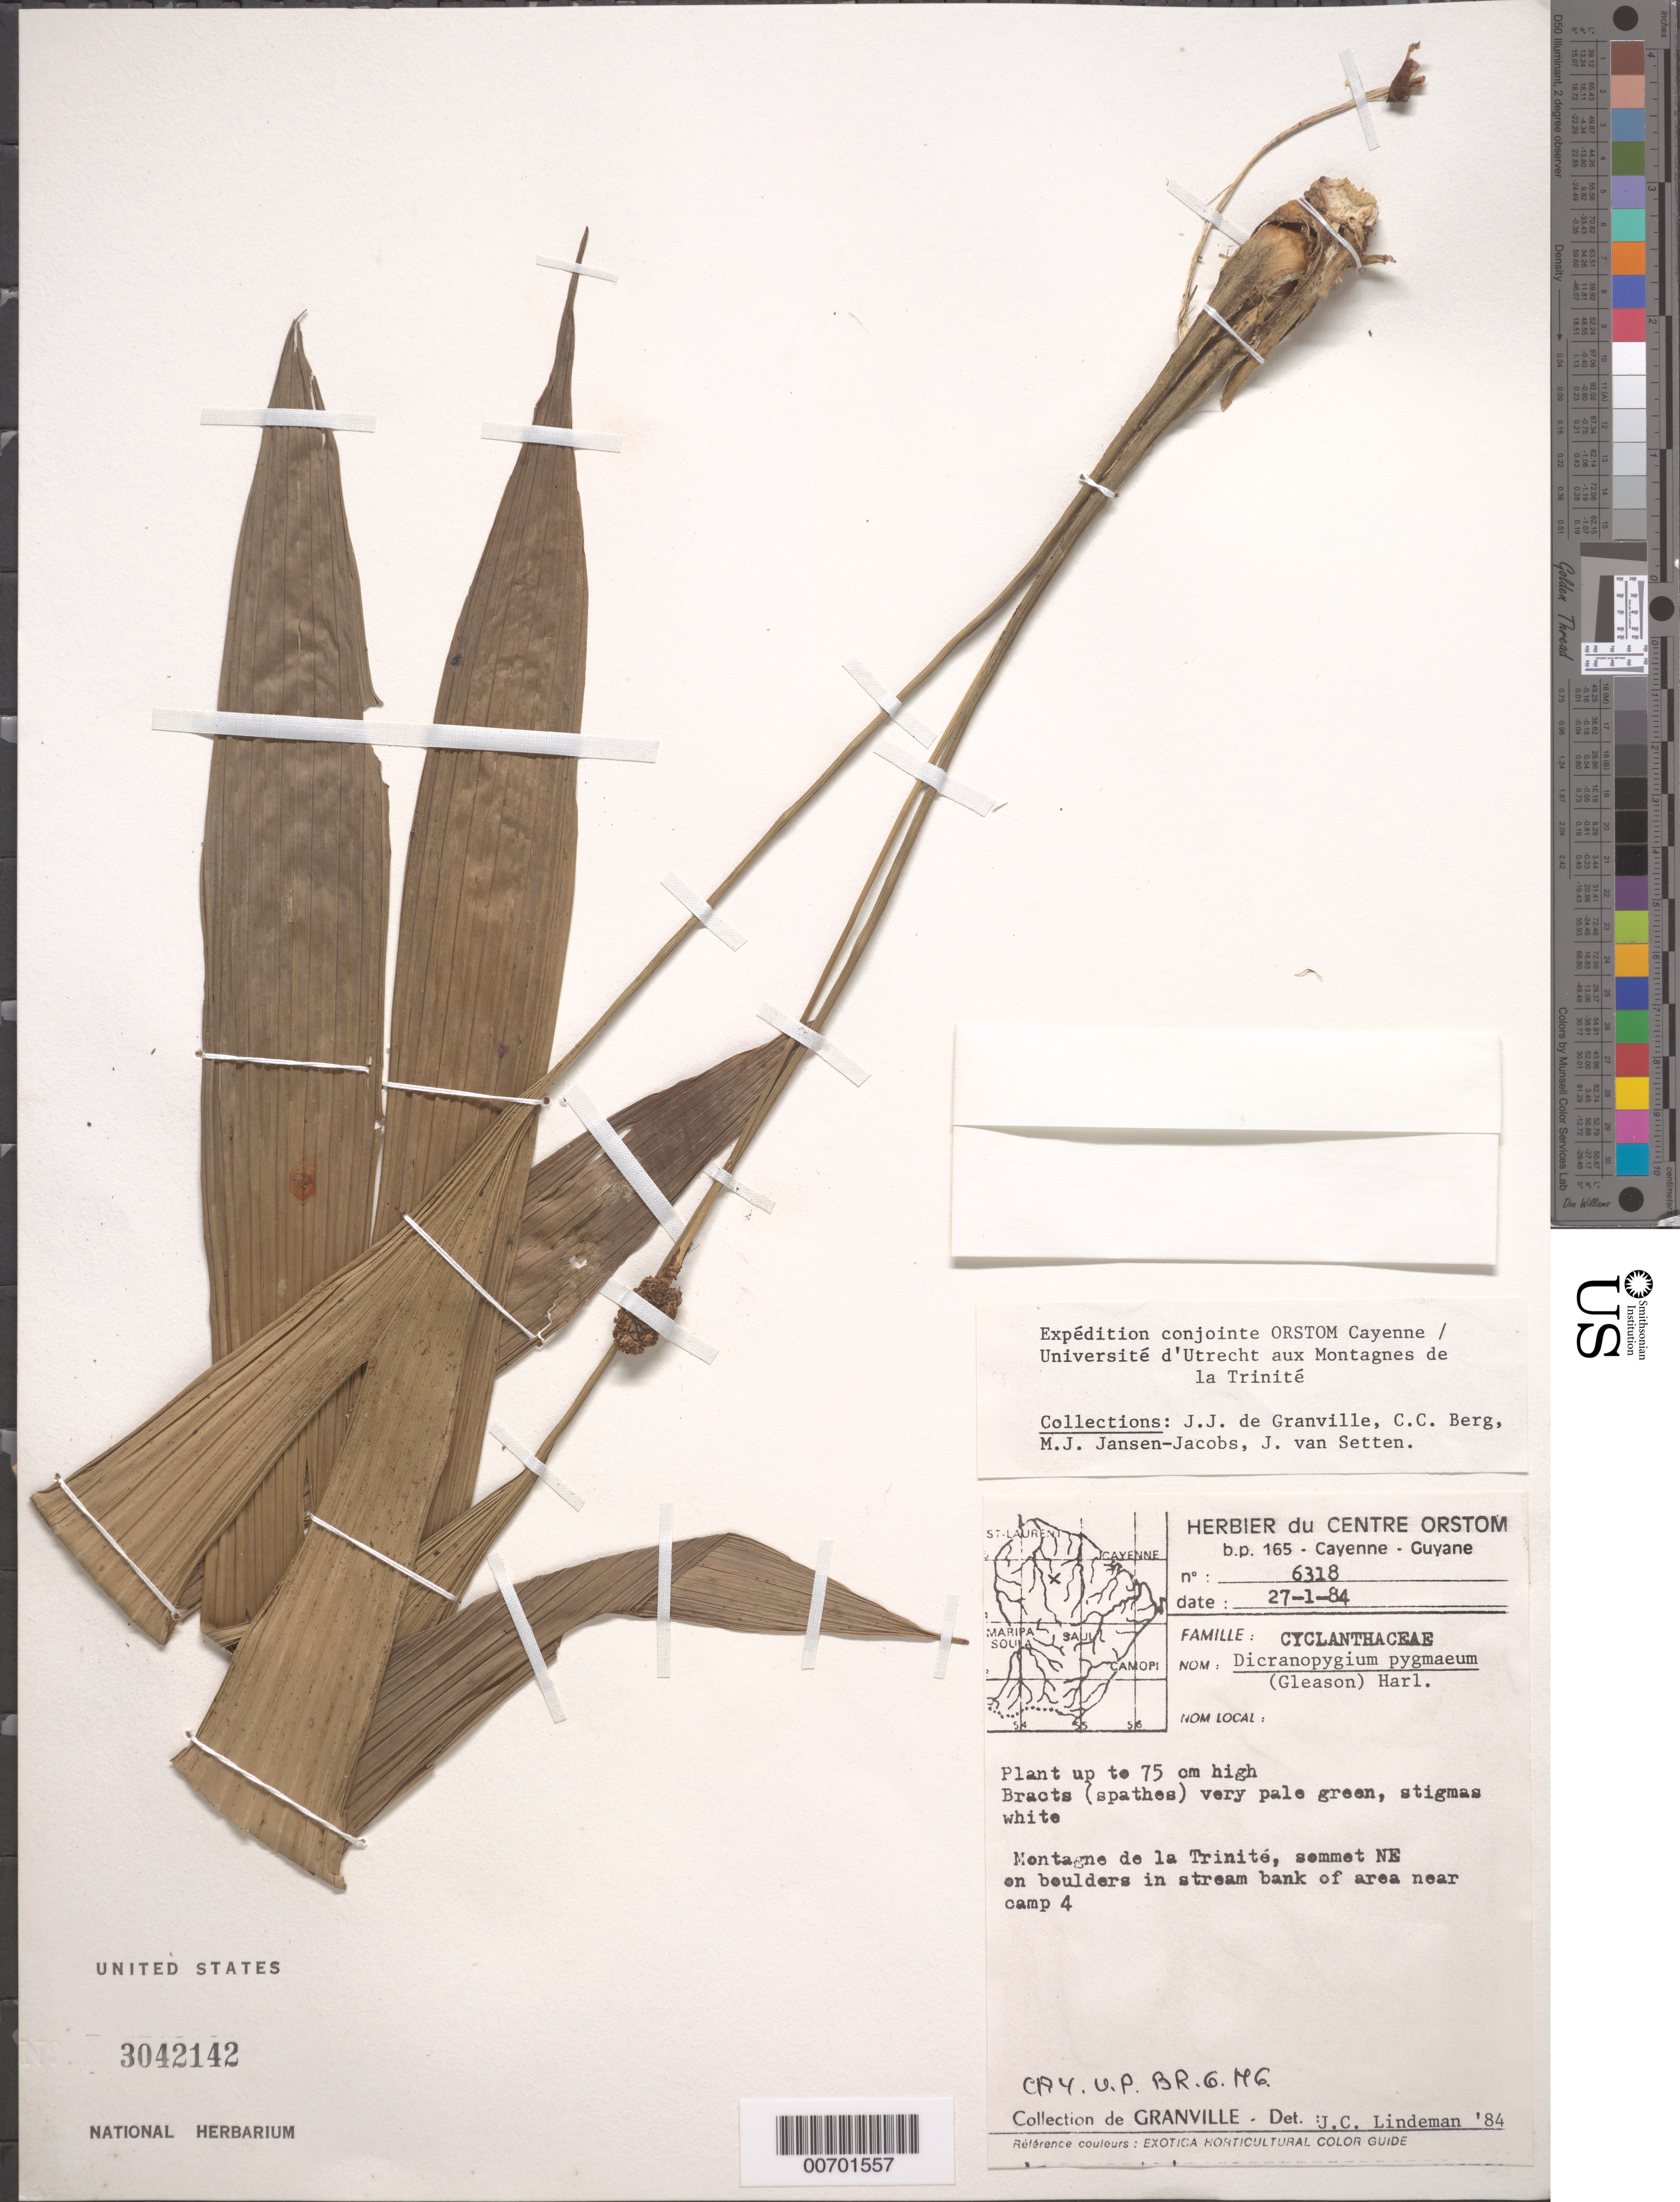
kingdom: Plantae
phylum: Tracheophyta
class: Liliopsida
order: Pandanales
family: Cyclanthaceae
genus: Dicranopygium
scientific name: Dicranopygium pygmaeum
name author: (Gleason) Harling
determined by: Lindeman, J. C.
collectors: J.-J. de Granville, C. C. Berg, M. J. Jansen-Jacobs & J. van Setten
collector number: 6318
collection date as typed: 27-Jan-84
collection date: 1984-01-27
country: French Guiana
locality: Montagnes de la Trinité, sommet NE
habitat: Boulders in stream bank of area near camp 4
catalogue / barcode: US 3042142